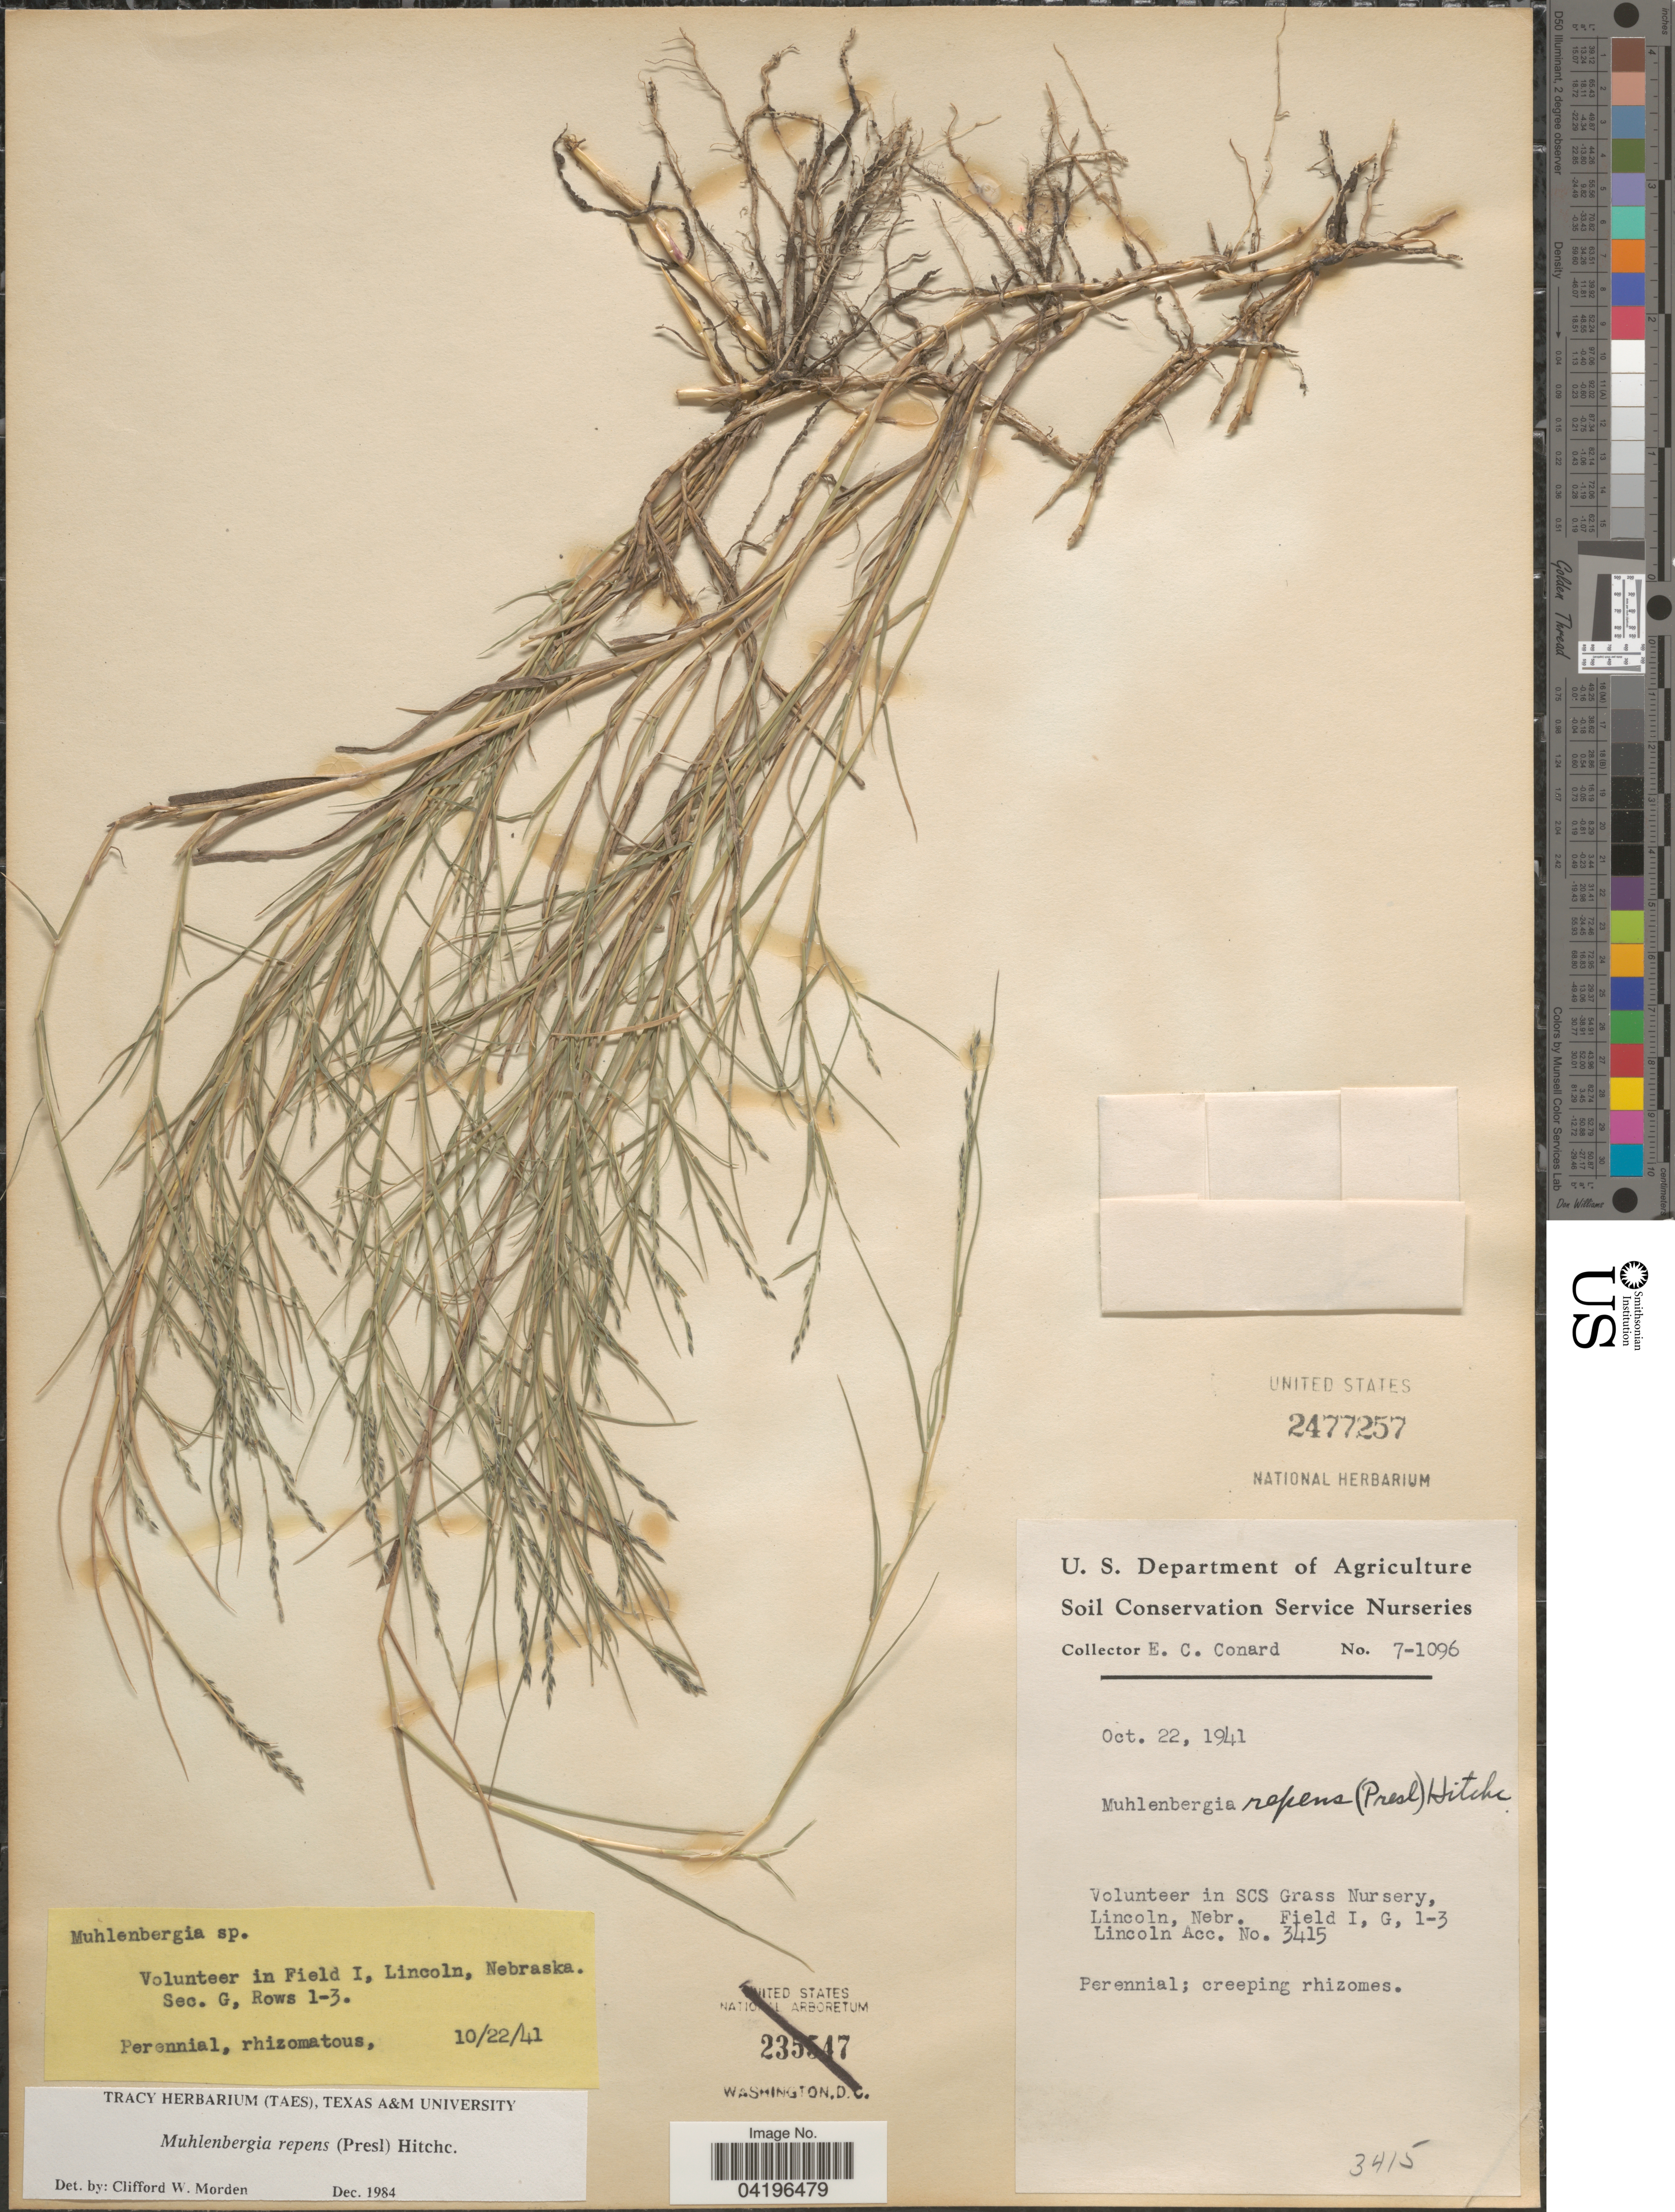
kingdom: Plantae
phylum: Tracheophyta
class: Liliopsida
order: Poales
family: Poaceae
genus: Muhlenbergia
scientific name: Muhlenbergia repens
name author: (J. Presl) Hitchc.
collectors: E. Conard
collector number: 7-1096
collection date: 1941-10-22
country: United States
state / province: Nebraska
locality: Volunteer in SCS Grass Nursery, Lincoln. In Field I, Lincoln. Sec. G, Rows 1-3.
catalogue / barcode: US 2477257